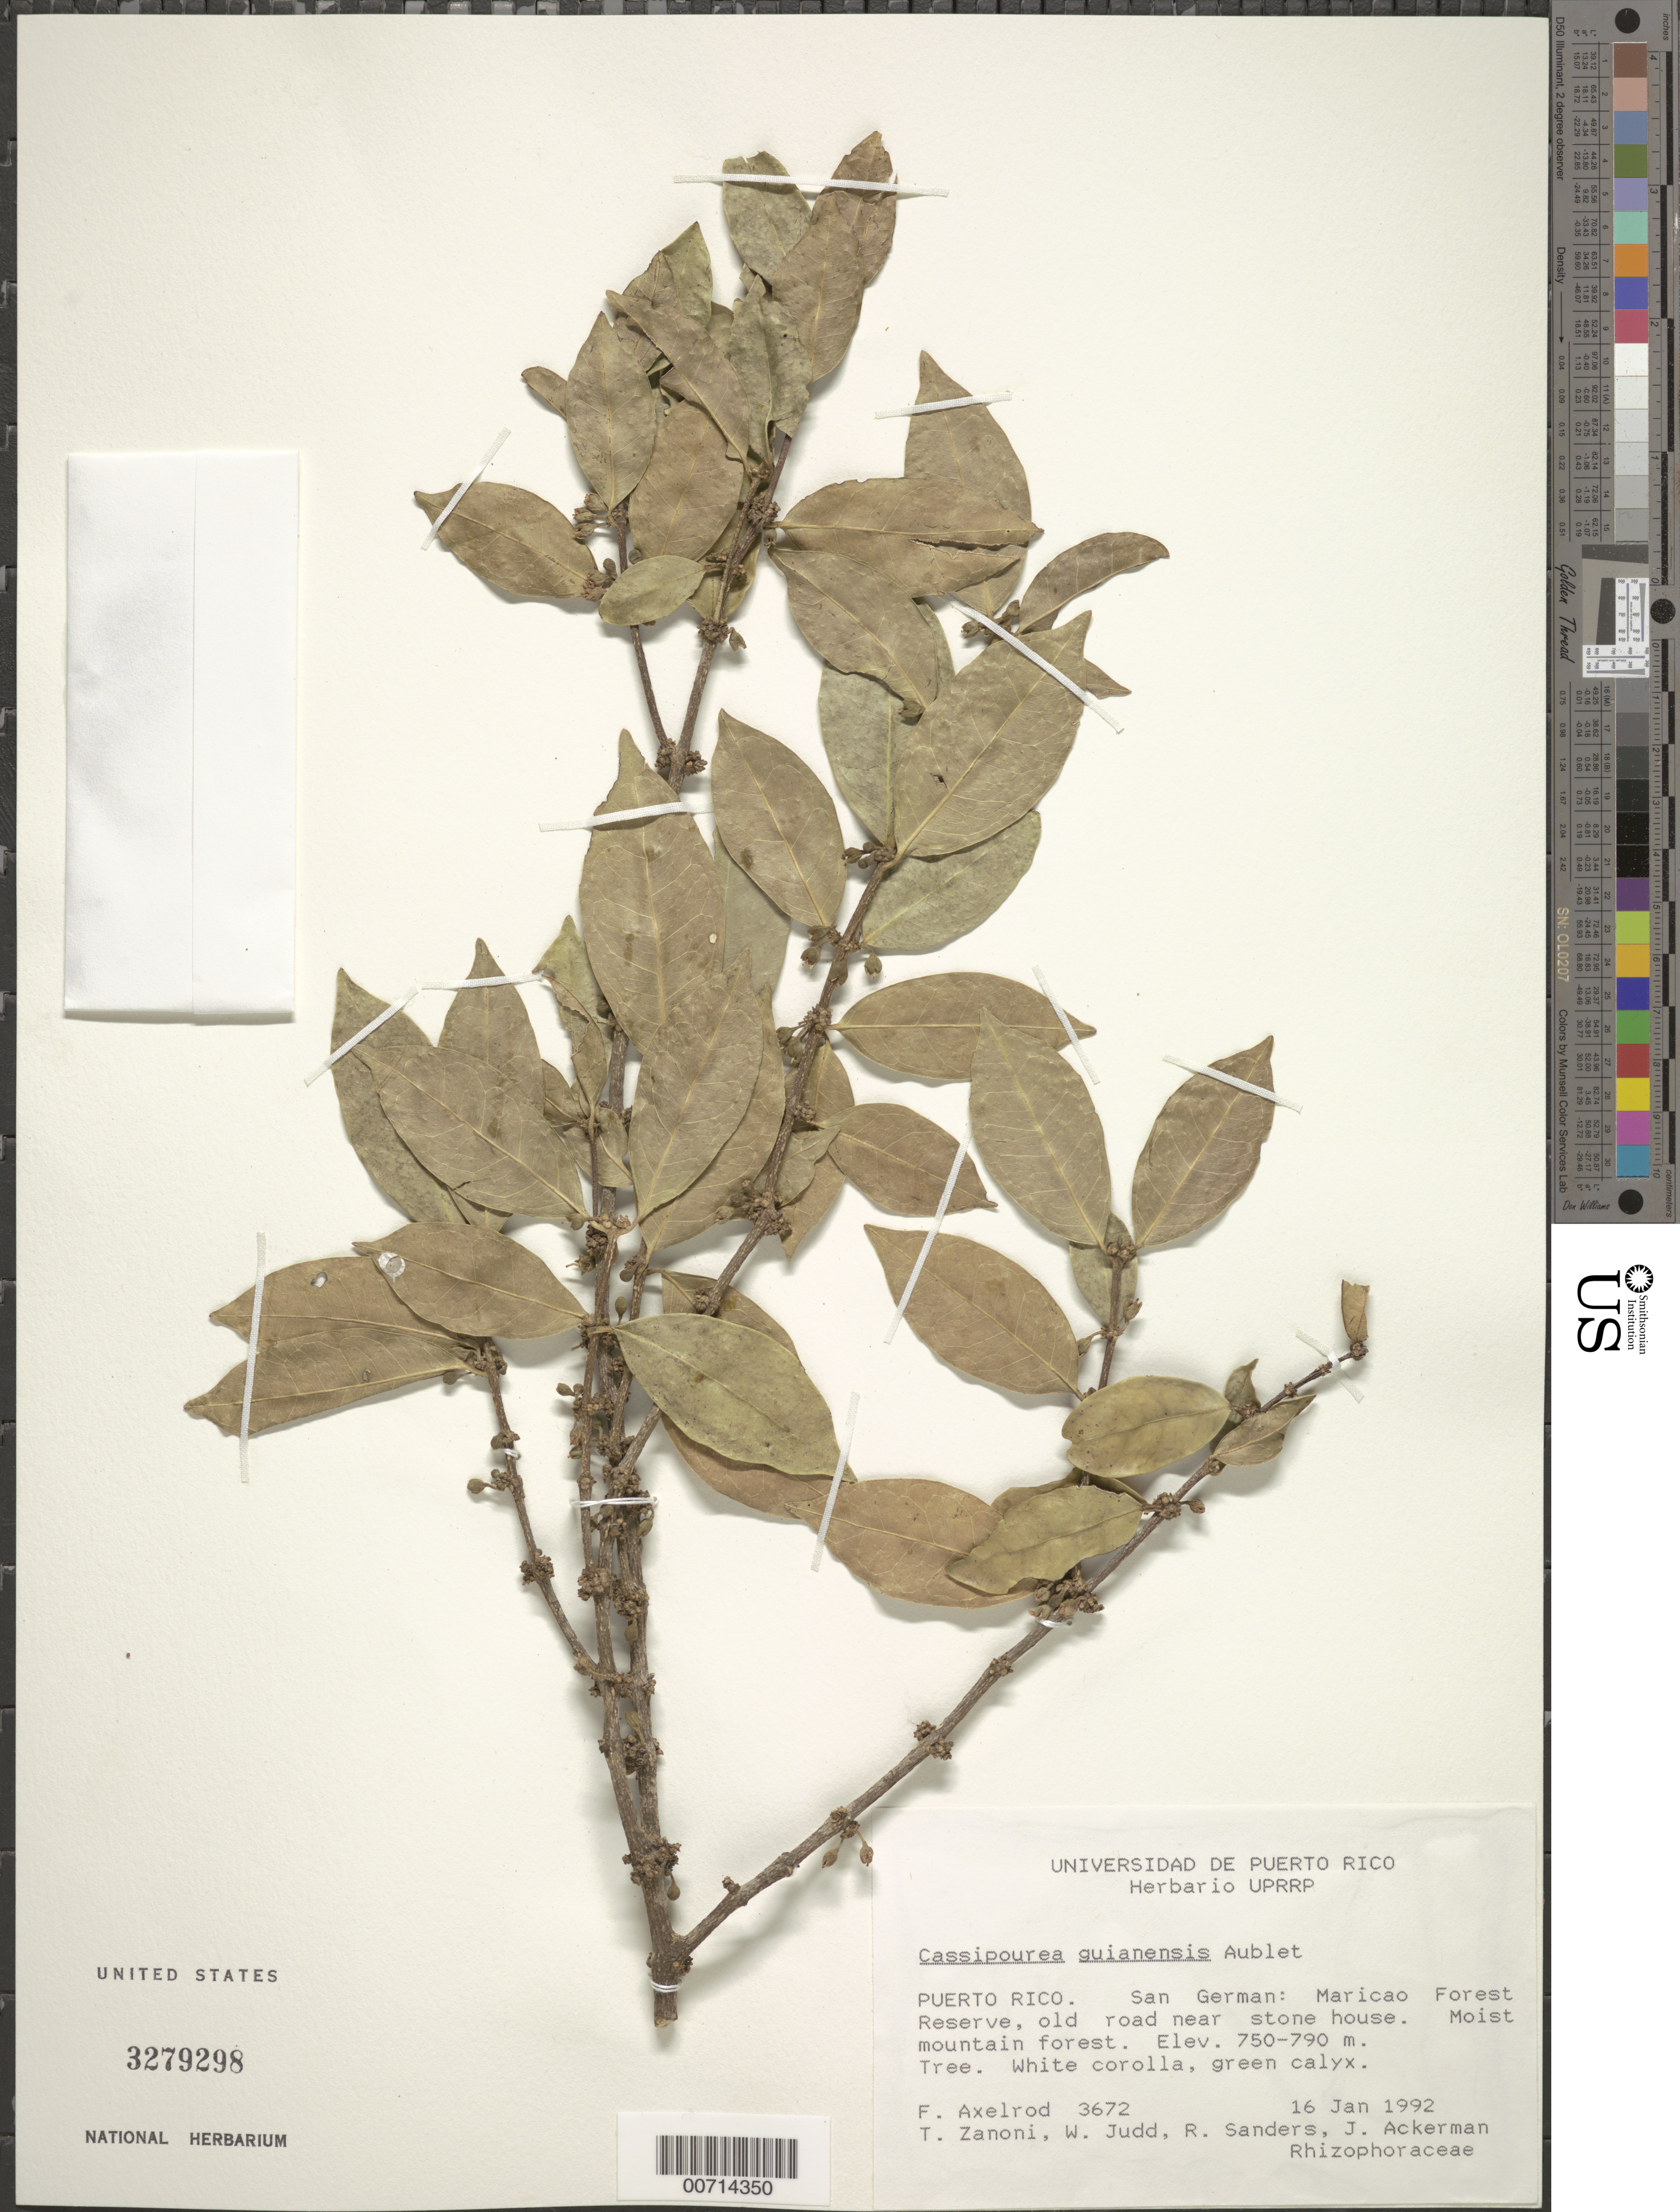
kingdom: Plantae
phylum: Tracheophyta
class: Magnoliopsida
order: Malpighiales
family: Rhizophoraceae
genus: Cassipourea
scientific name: Cassipourea guianensis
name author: Aubl.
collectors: F. S. Axelrod & et al.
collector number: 3672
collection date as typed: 16 Jan 1992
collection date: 1992-01-16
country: Puerto Rico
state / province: Maricao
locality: San German: Maricao Forest Reserve, old road near stone house.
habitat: Moist mountain forest.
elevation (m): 750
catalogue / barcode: US 3279298